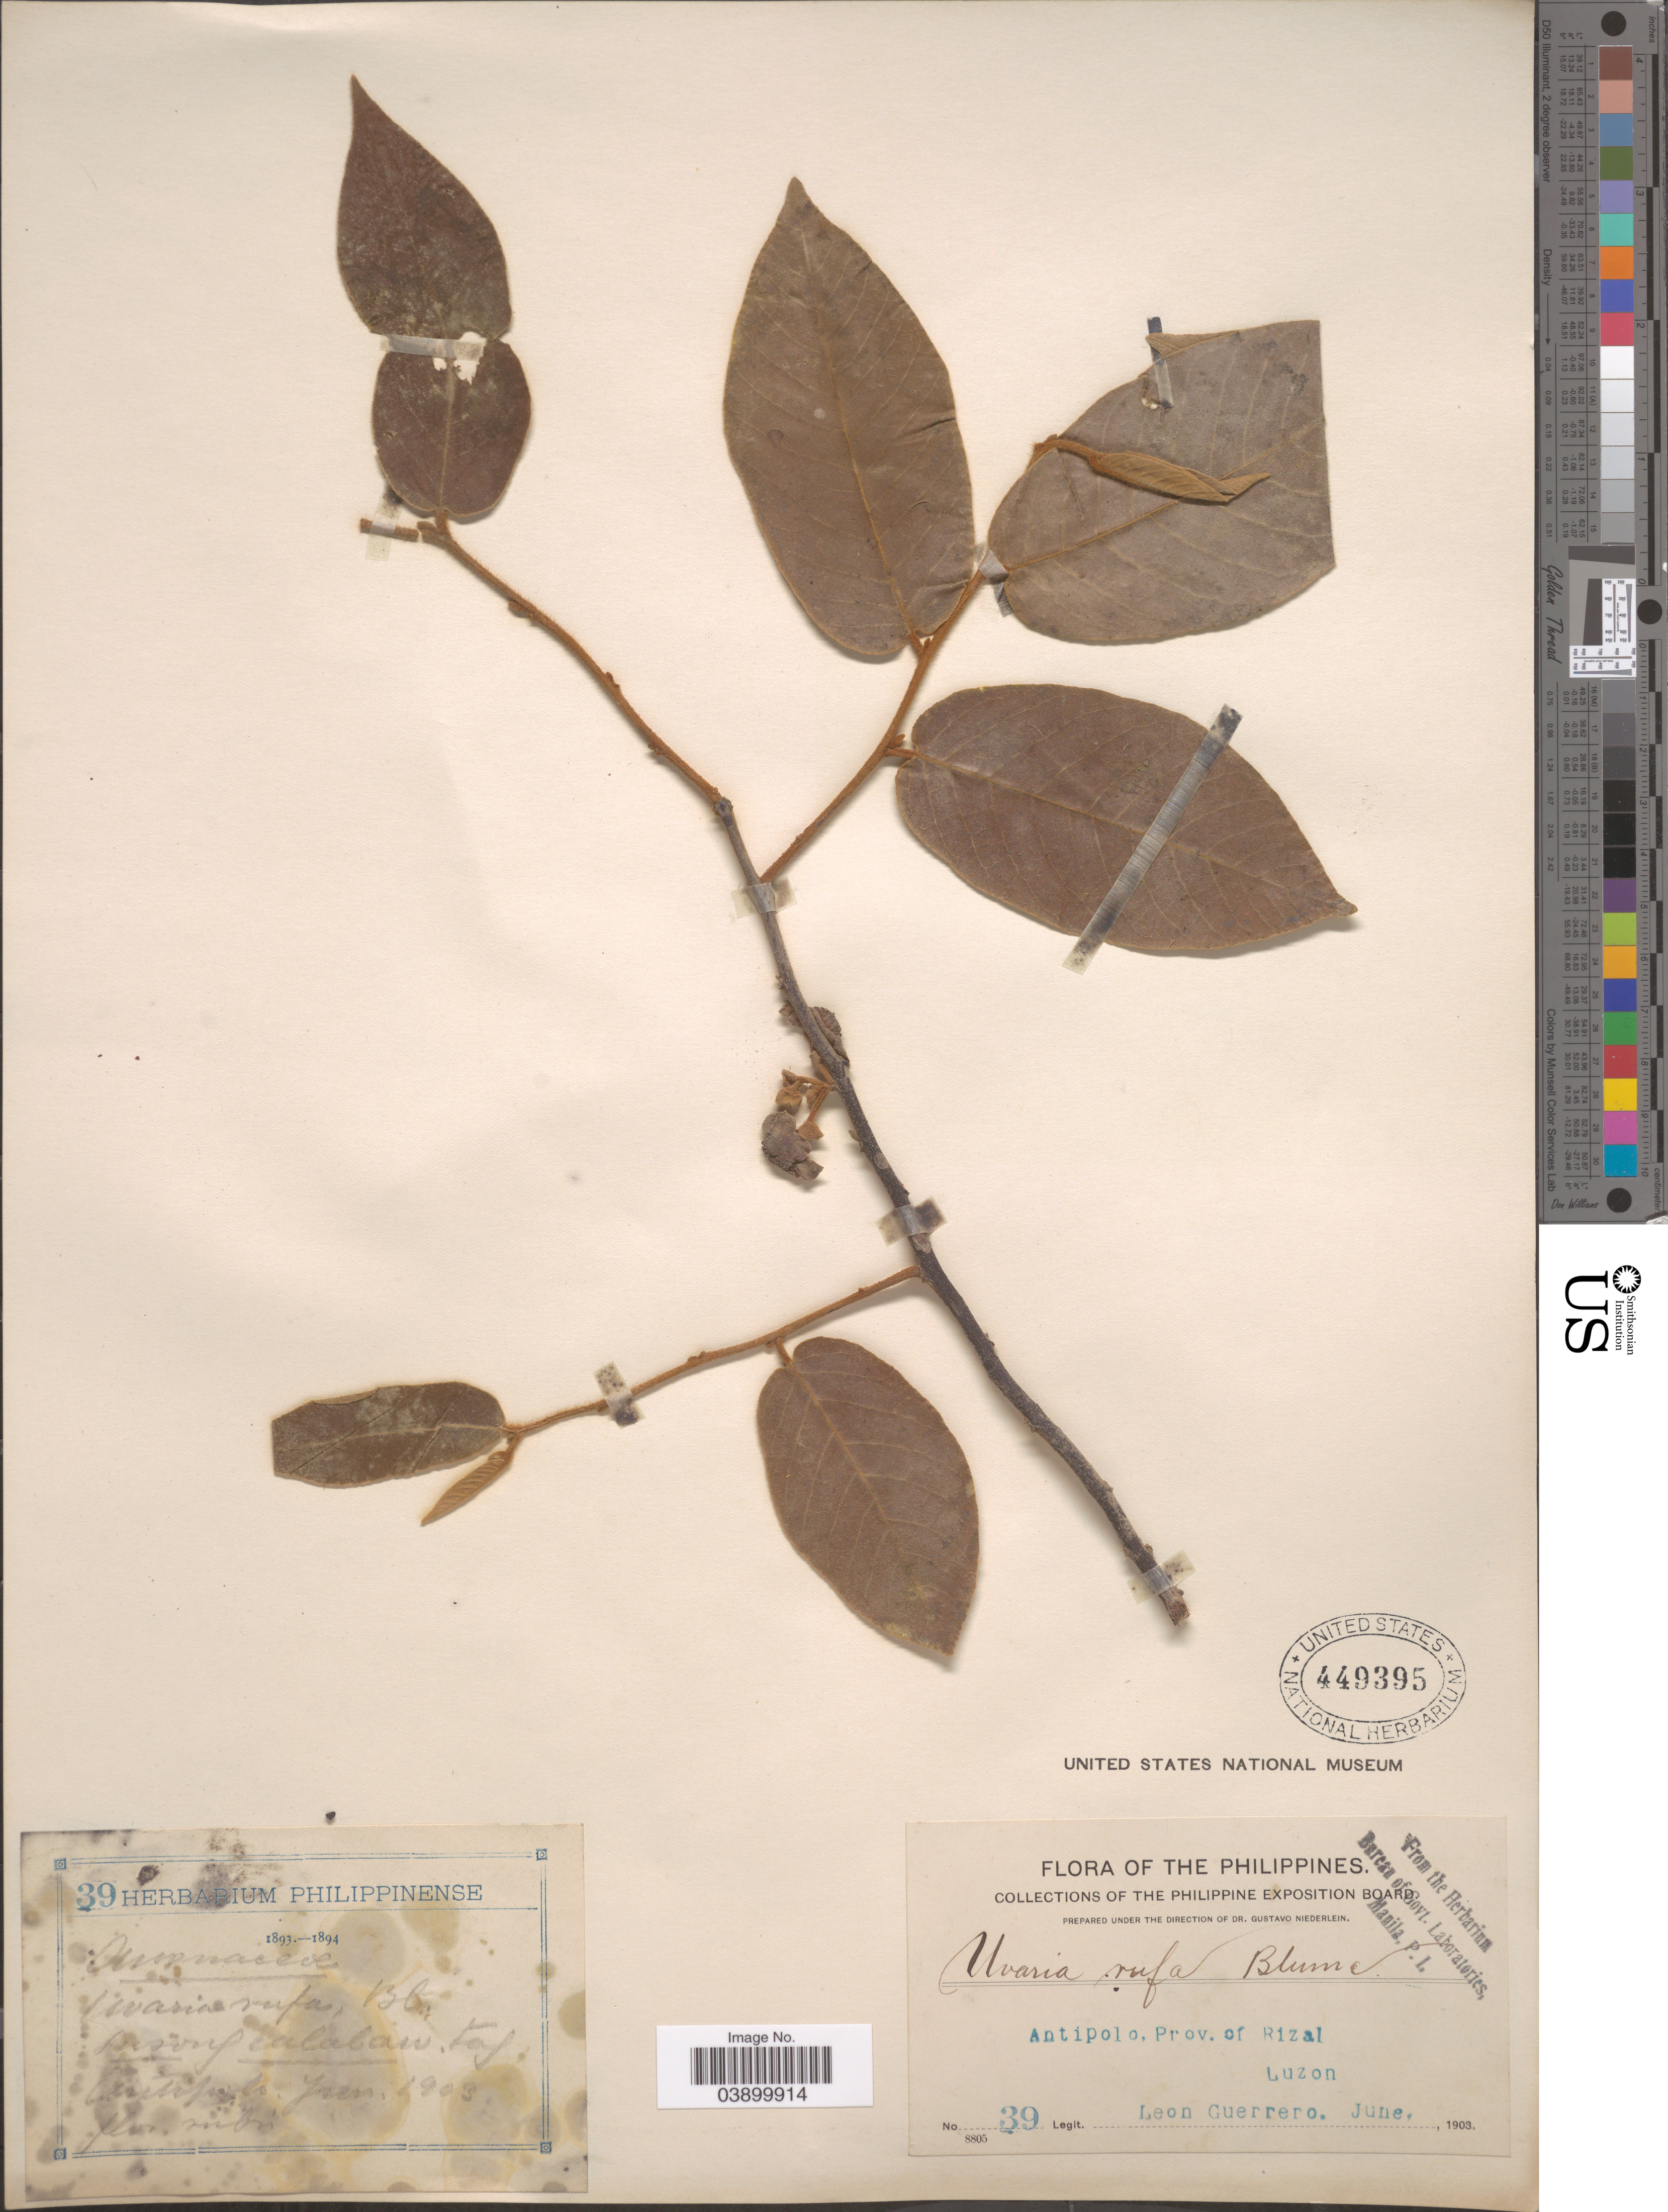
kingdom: Plantae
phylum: Tracheophyta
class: Magnoliopsida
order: Magnoliales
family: Annonaceae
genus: Uvaria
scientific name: Uvaria rufa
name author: Blume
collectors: L. Guerrero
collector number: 39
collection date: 1903-06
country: Philippines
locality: Antipolo,Prov. of Rizal. Luzon.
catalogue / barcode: US 449395